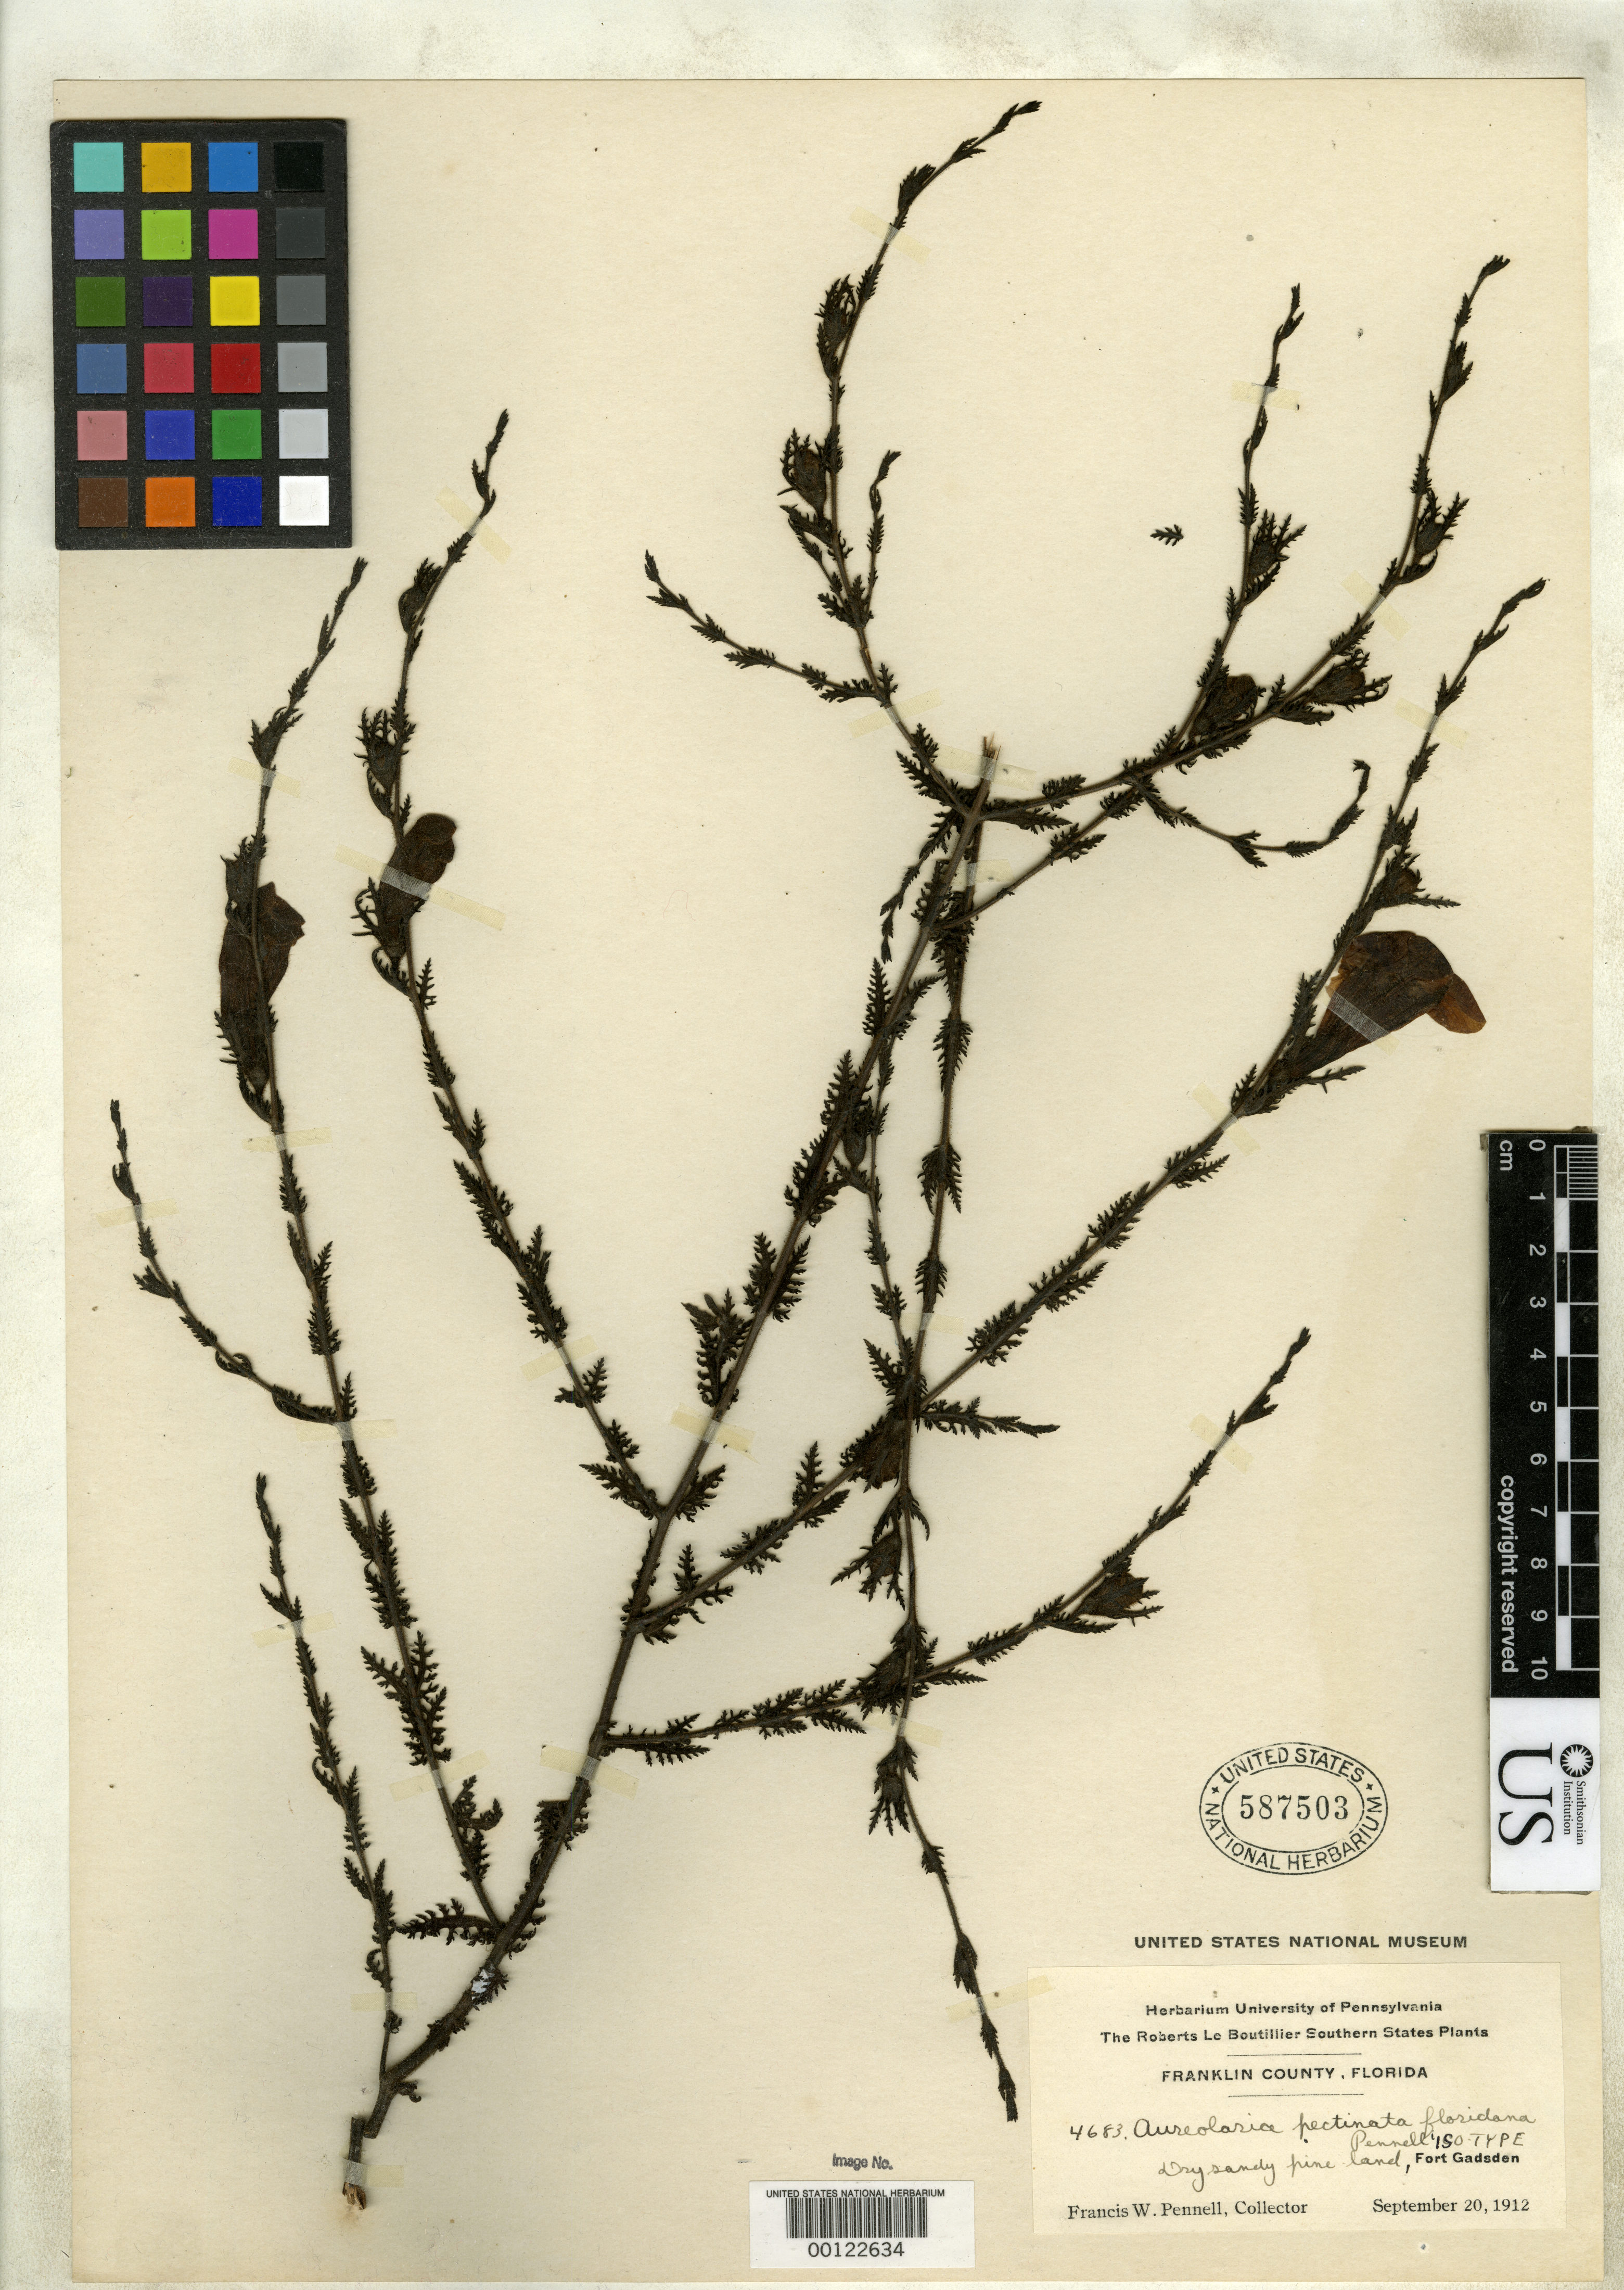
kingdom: Plantae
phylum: Tracheophyta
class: Magnoliopsida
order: Lamiales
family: Orobanchaceae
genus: Aureolaria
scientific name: Aureolaria pectinata subsp. floridana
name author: Pennell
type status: Isotype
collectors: F. W. Pennell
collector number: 4683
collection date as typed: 20 Sep 1912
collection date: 1912-09-20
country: United States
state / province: Florida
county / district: Franklin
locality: Fort Gadsden.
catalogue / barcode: US 587503